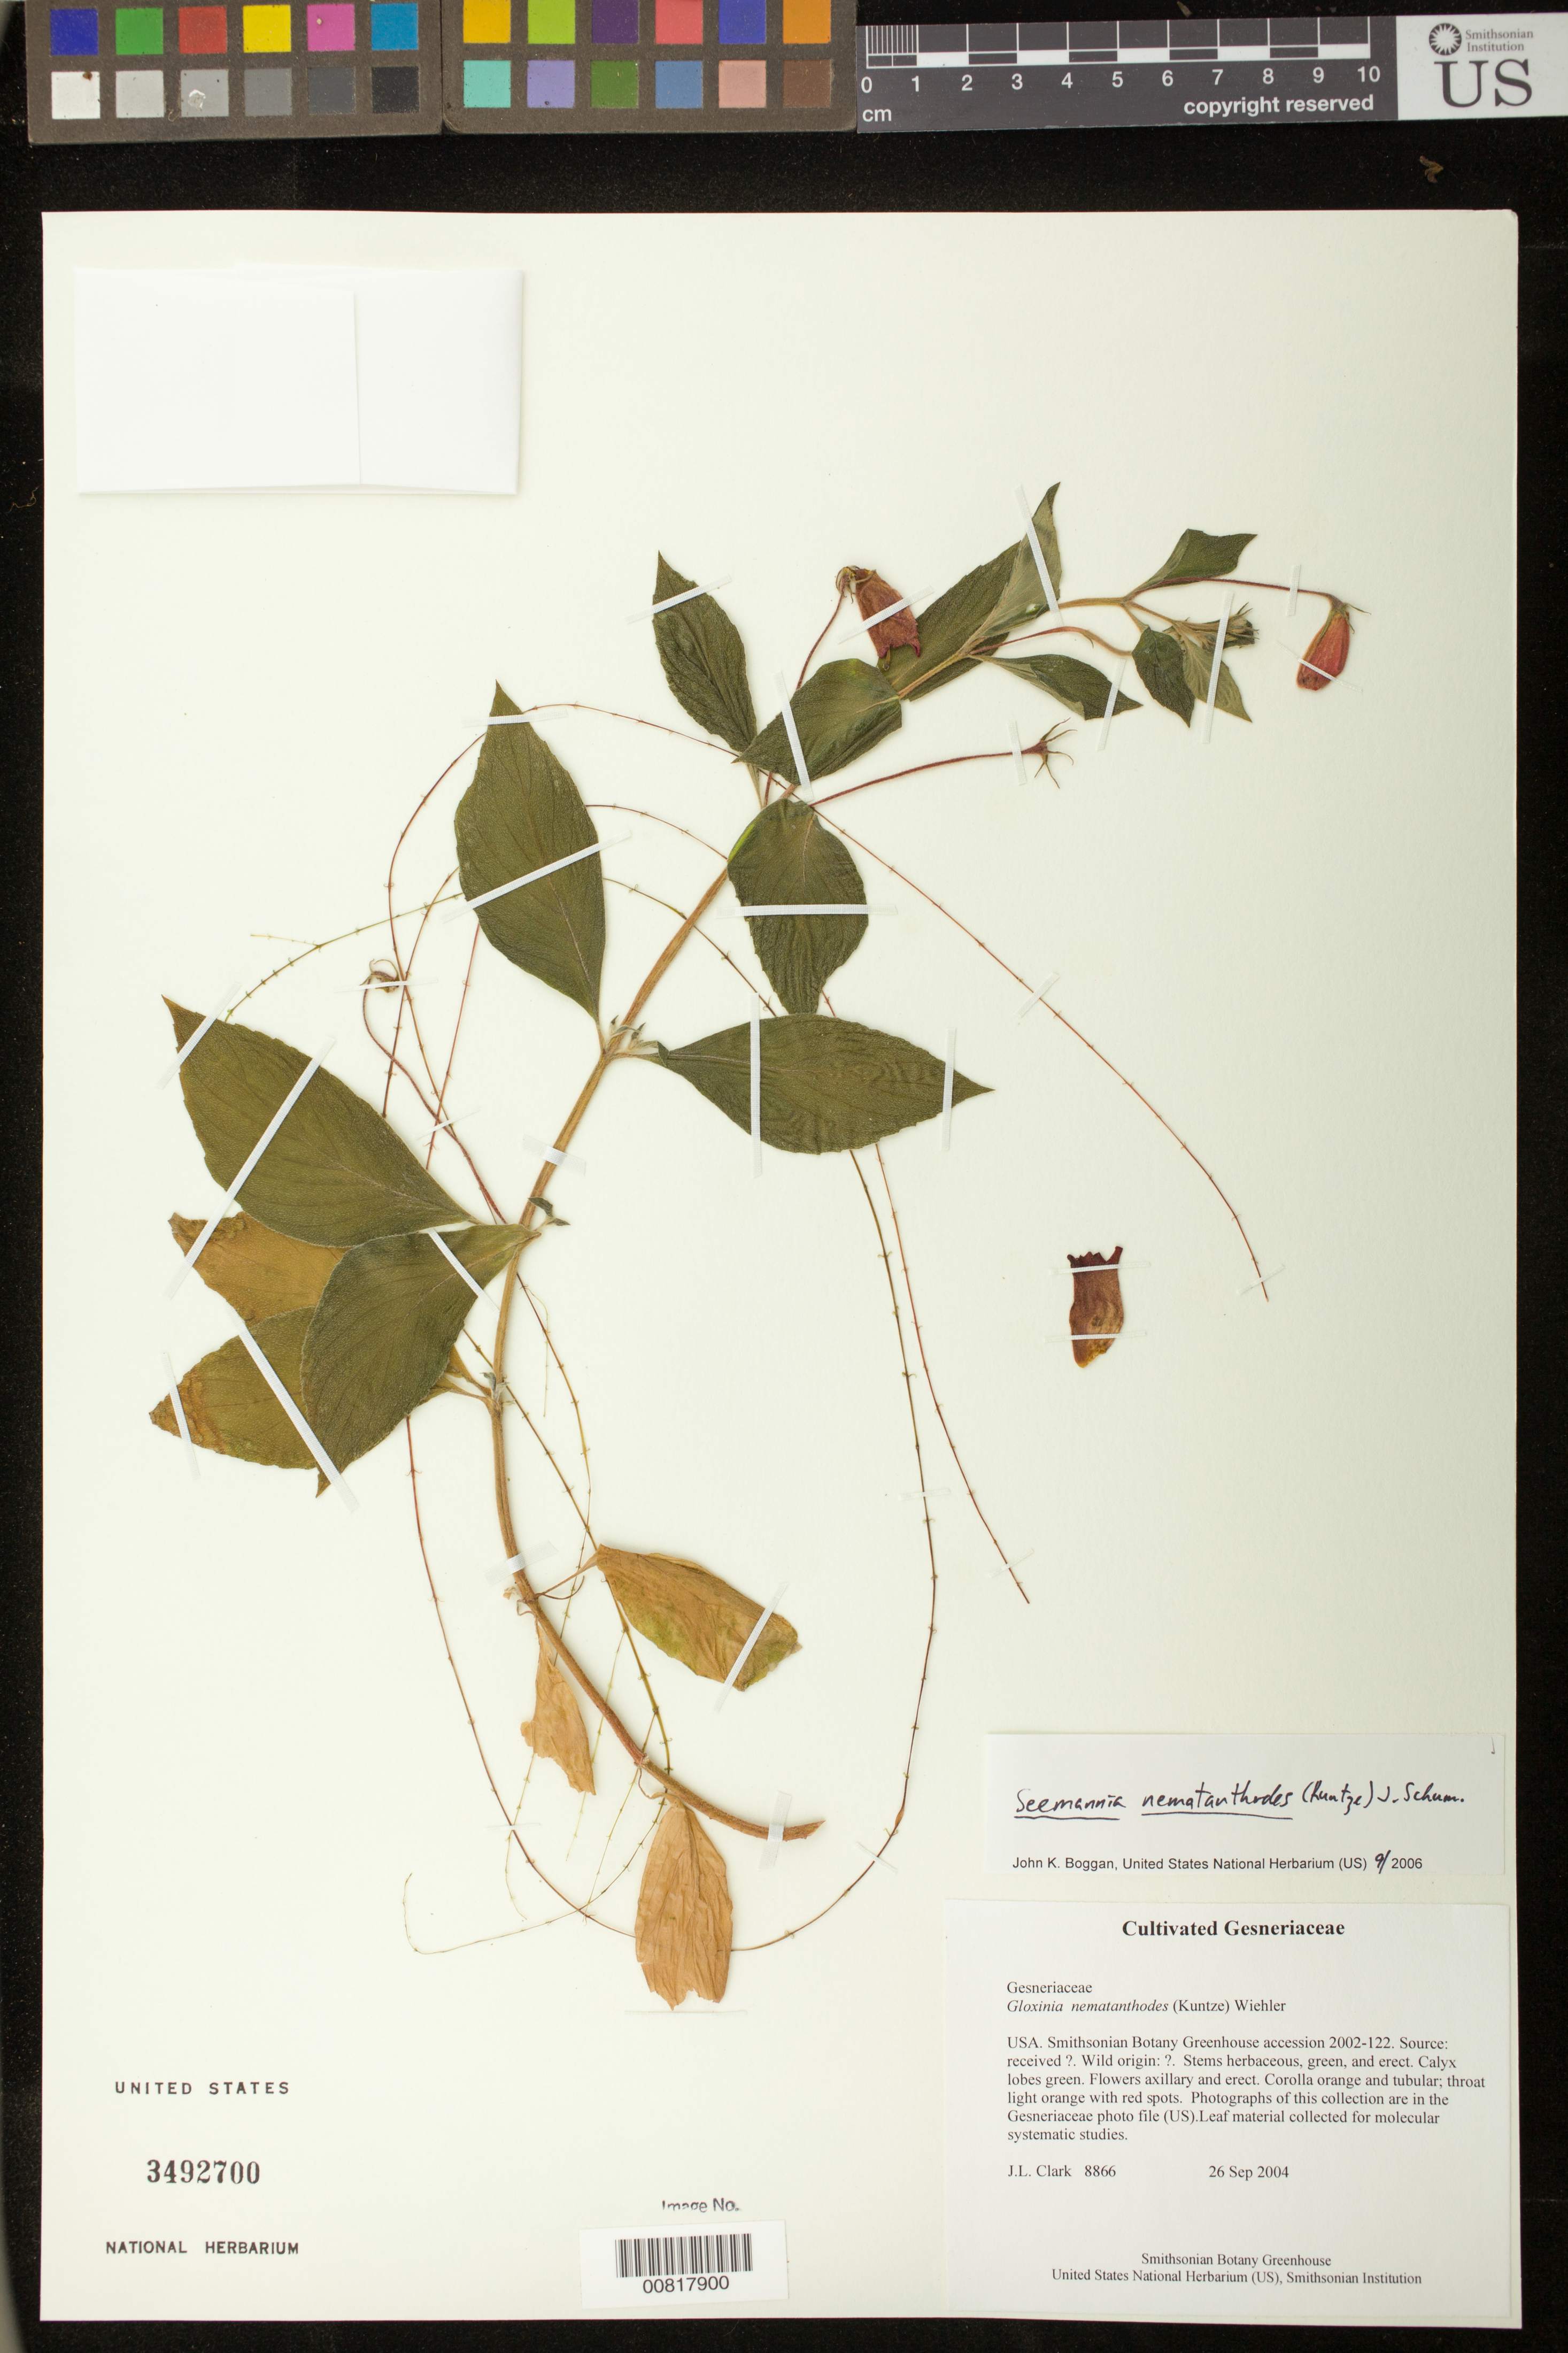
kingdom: Plantae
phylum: Tracheophyta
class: Magnoliopsida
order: Lamiales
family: Gesneriaceae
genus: Seemannia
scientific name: Seemannia nematanthodes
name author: (Kuntze) K. Schum.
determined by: Boggan, J. K., (US), NMNH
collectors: J. L. Clark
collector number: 8866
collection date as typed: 26 Sep 2004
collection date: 2004-09-26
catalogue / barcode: US 3492700